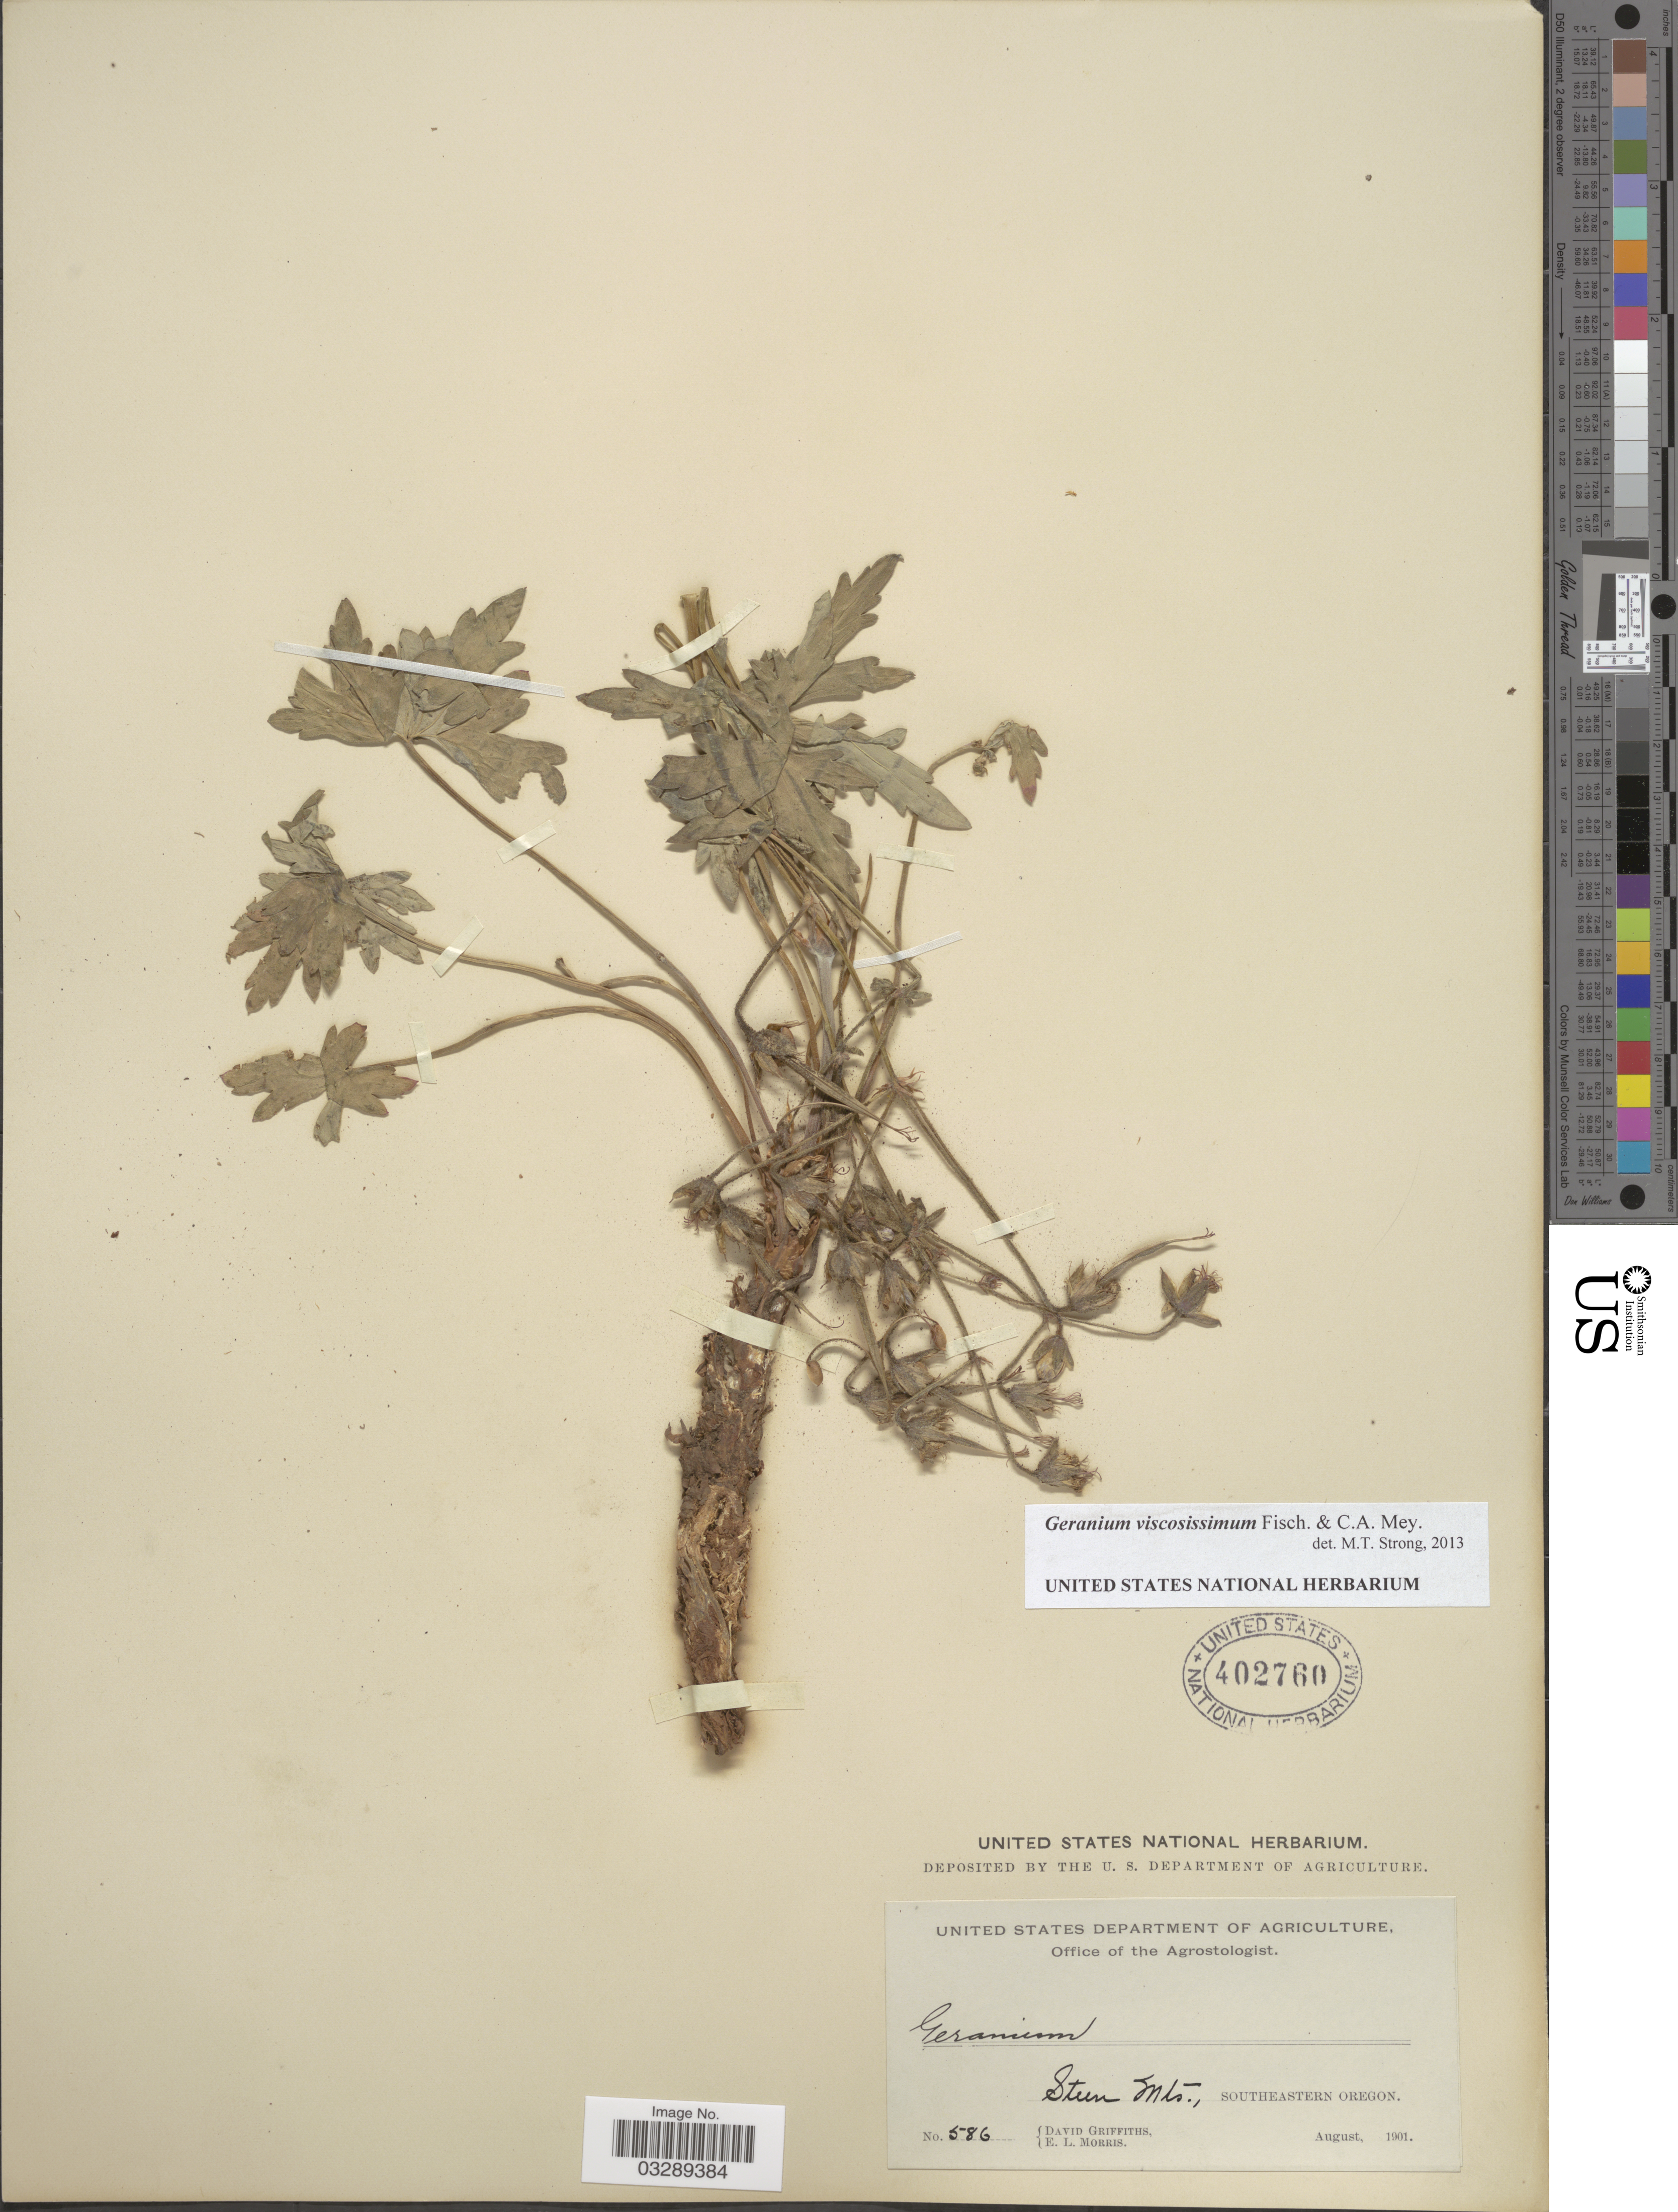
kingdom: Plantae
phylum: Tracheophyta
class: Magnoliopsida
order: Geraniales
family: Geraniaceae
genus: Geranium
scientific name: Geranium viscosissimum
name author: Fisch. & C.A. Mey.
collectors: D. Griffiths & E. Morris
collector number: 586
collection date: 1901-08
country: United States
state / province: Oregon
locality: Steen Mts., Southeastern Oregon.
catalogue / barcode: US 402760